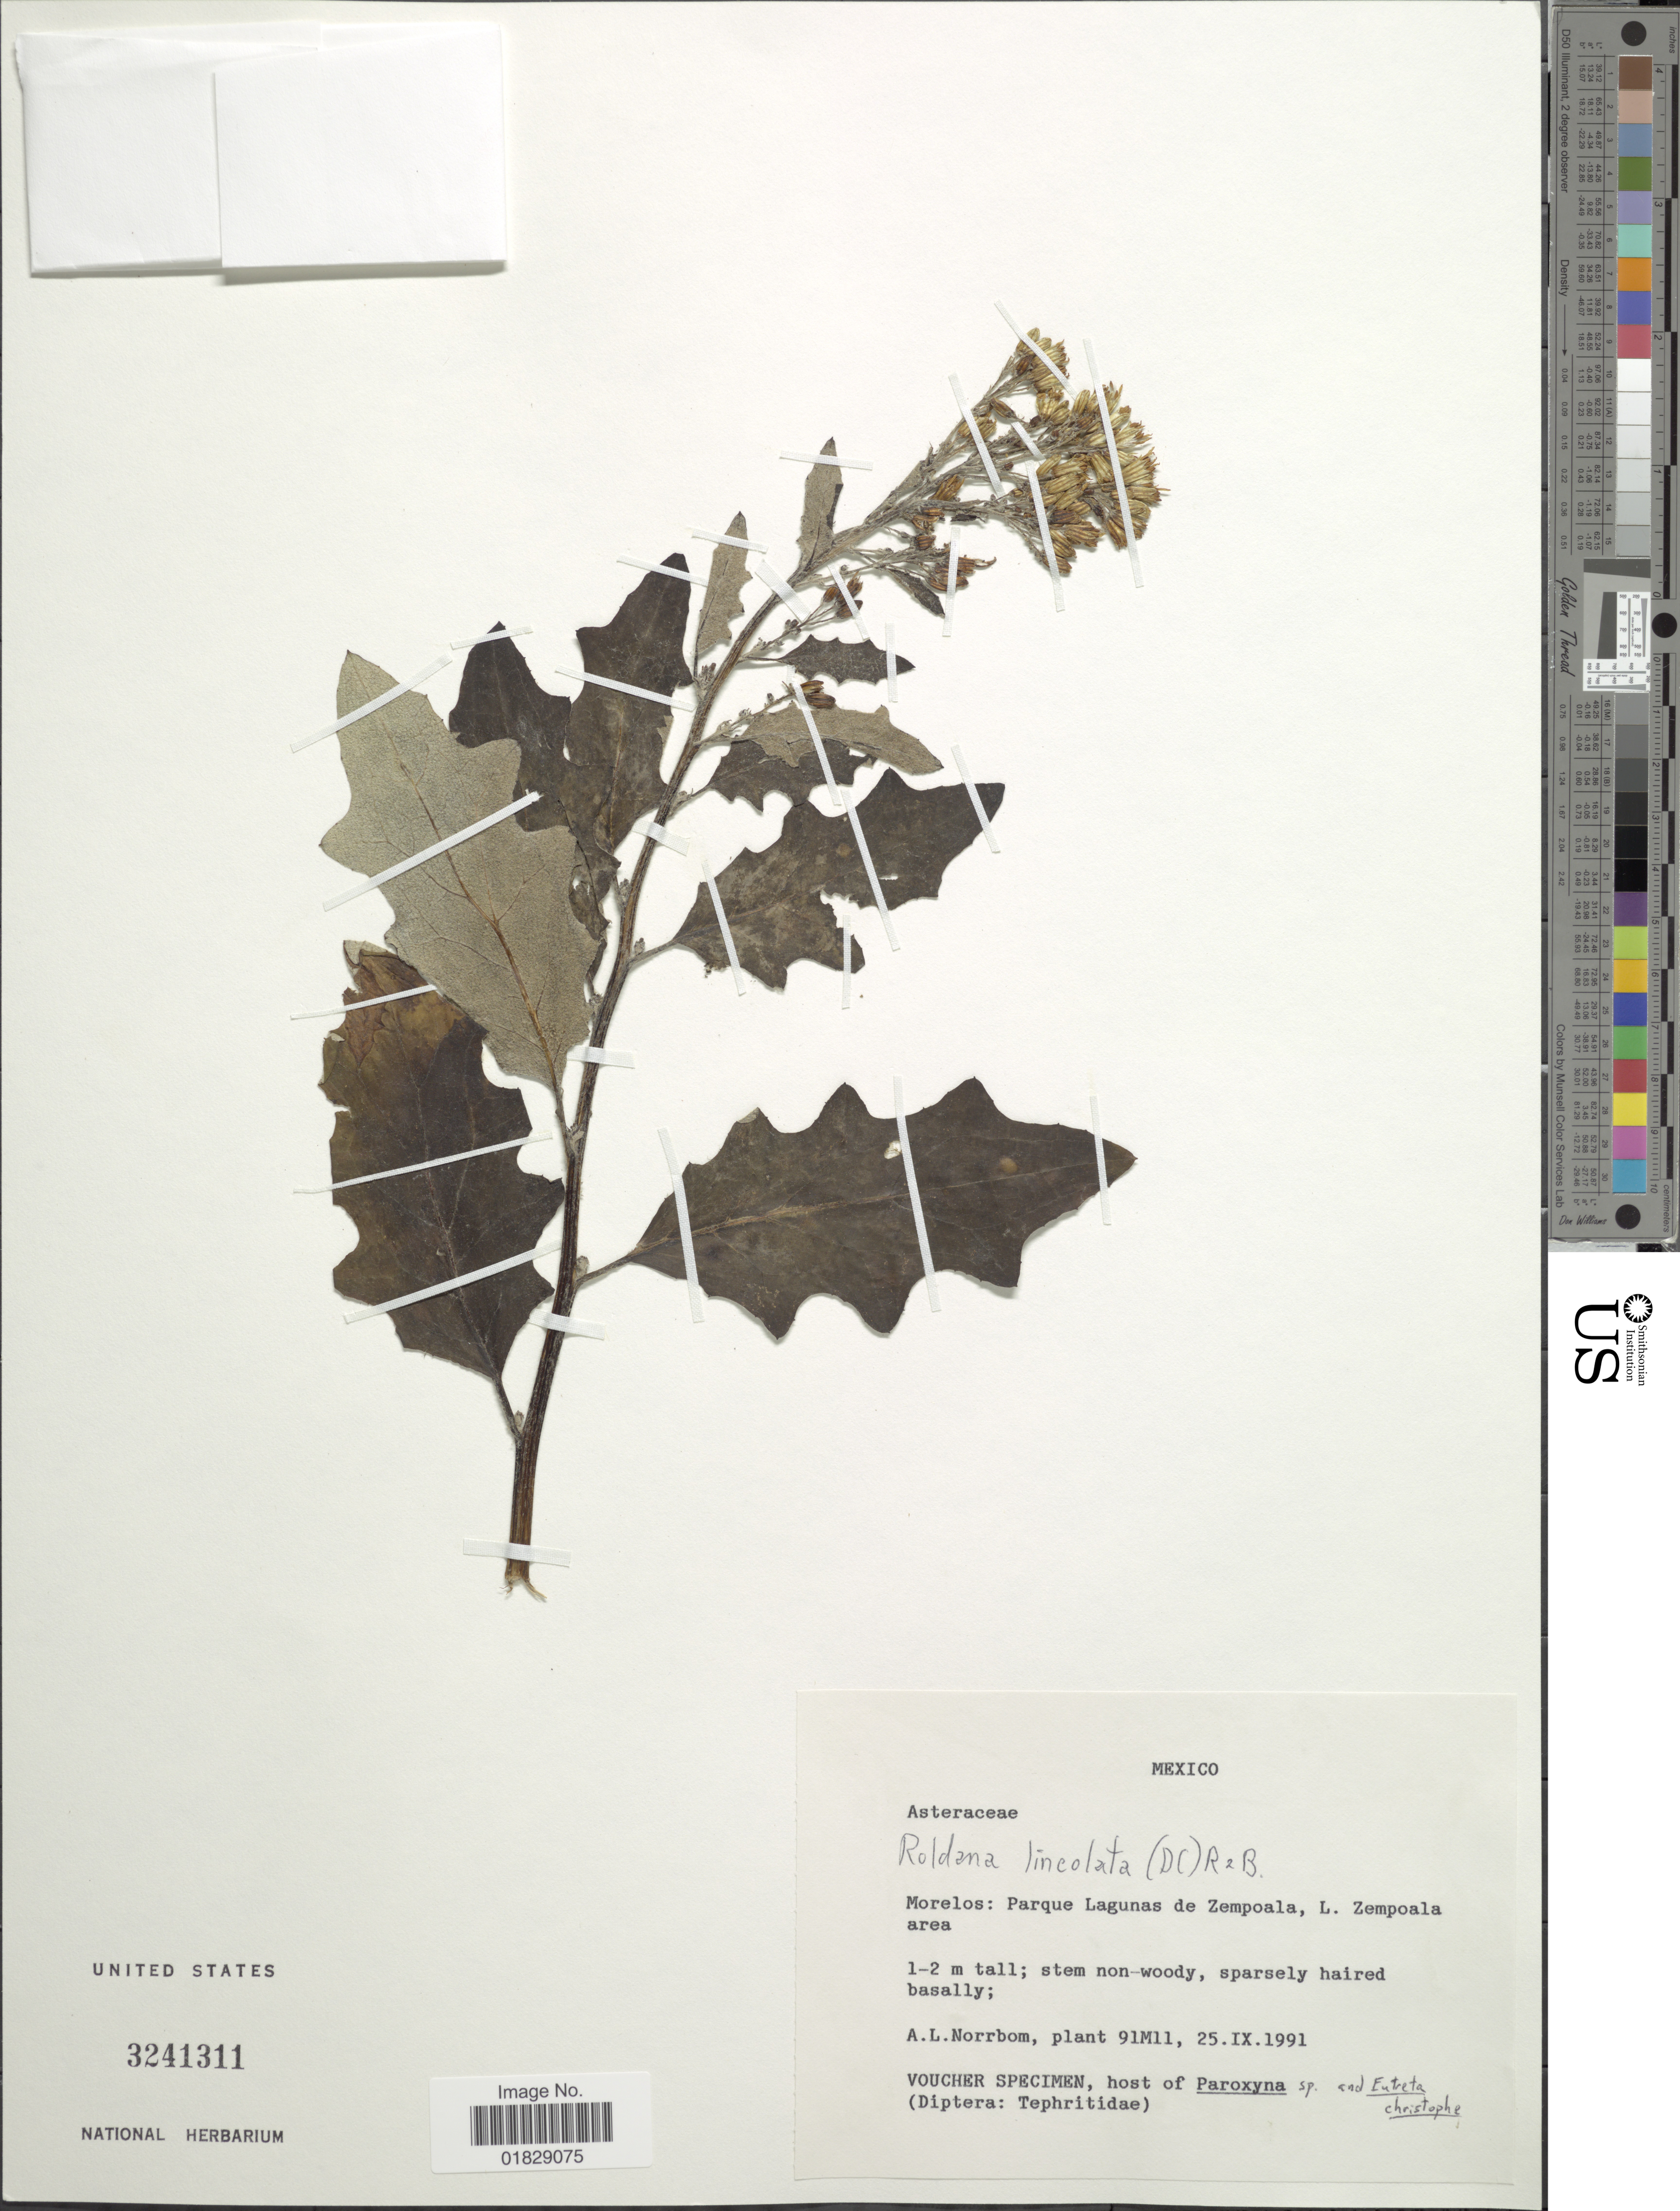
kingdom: Plantae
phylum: Tracheophyta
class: Magnoliopsida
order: Asterales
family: Asteraceae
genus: Roldana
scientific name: Roldana sinuata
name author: B.L. Turner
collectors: A. L. Norrbom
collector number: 91M11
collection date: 1991-09-25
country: Mexico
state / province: Morelos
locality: Morelos: Parque Lagunas de Zempoala, L. Zempoala area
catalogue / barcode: US 3241311